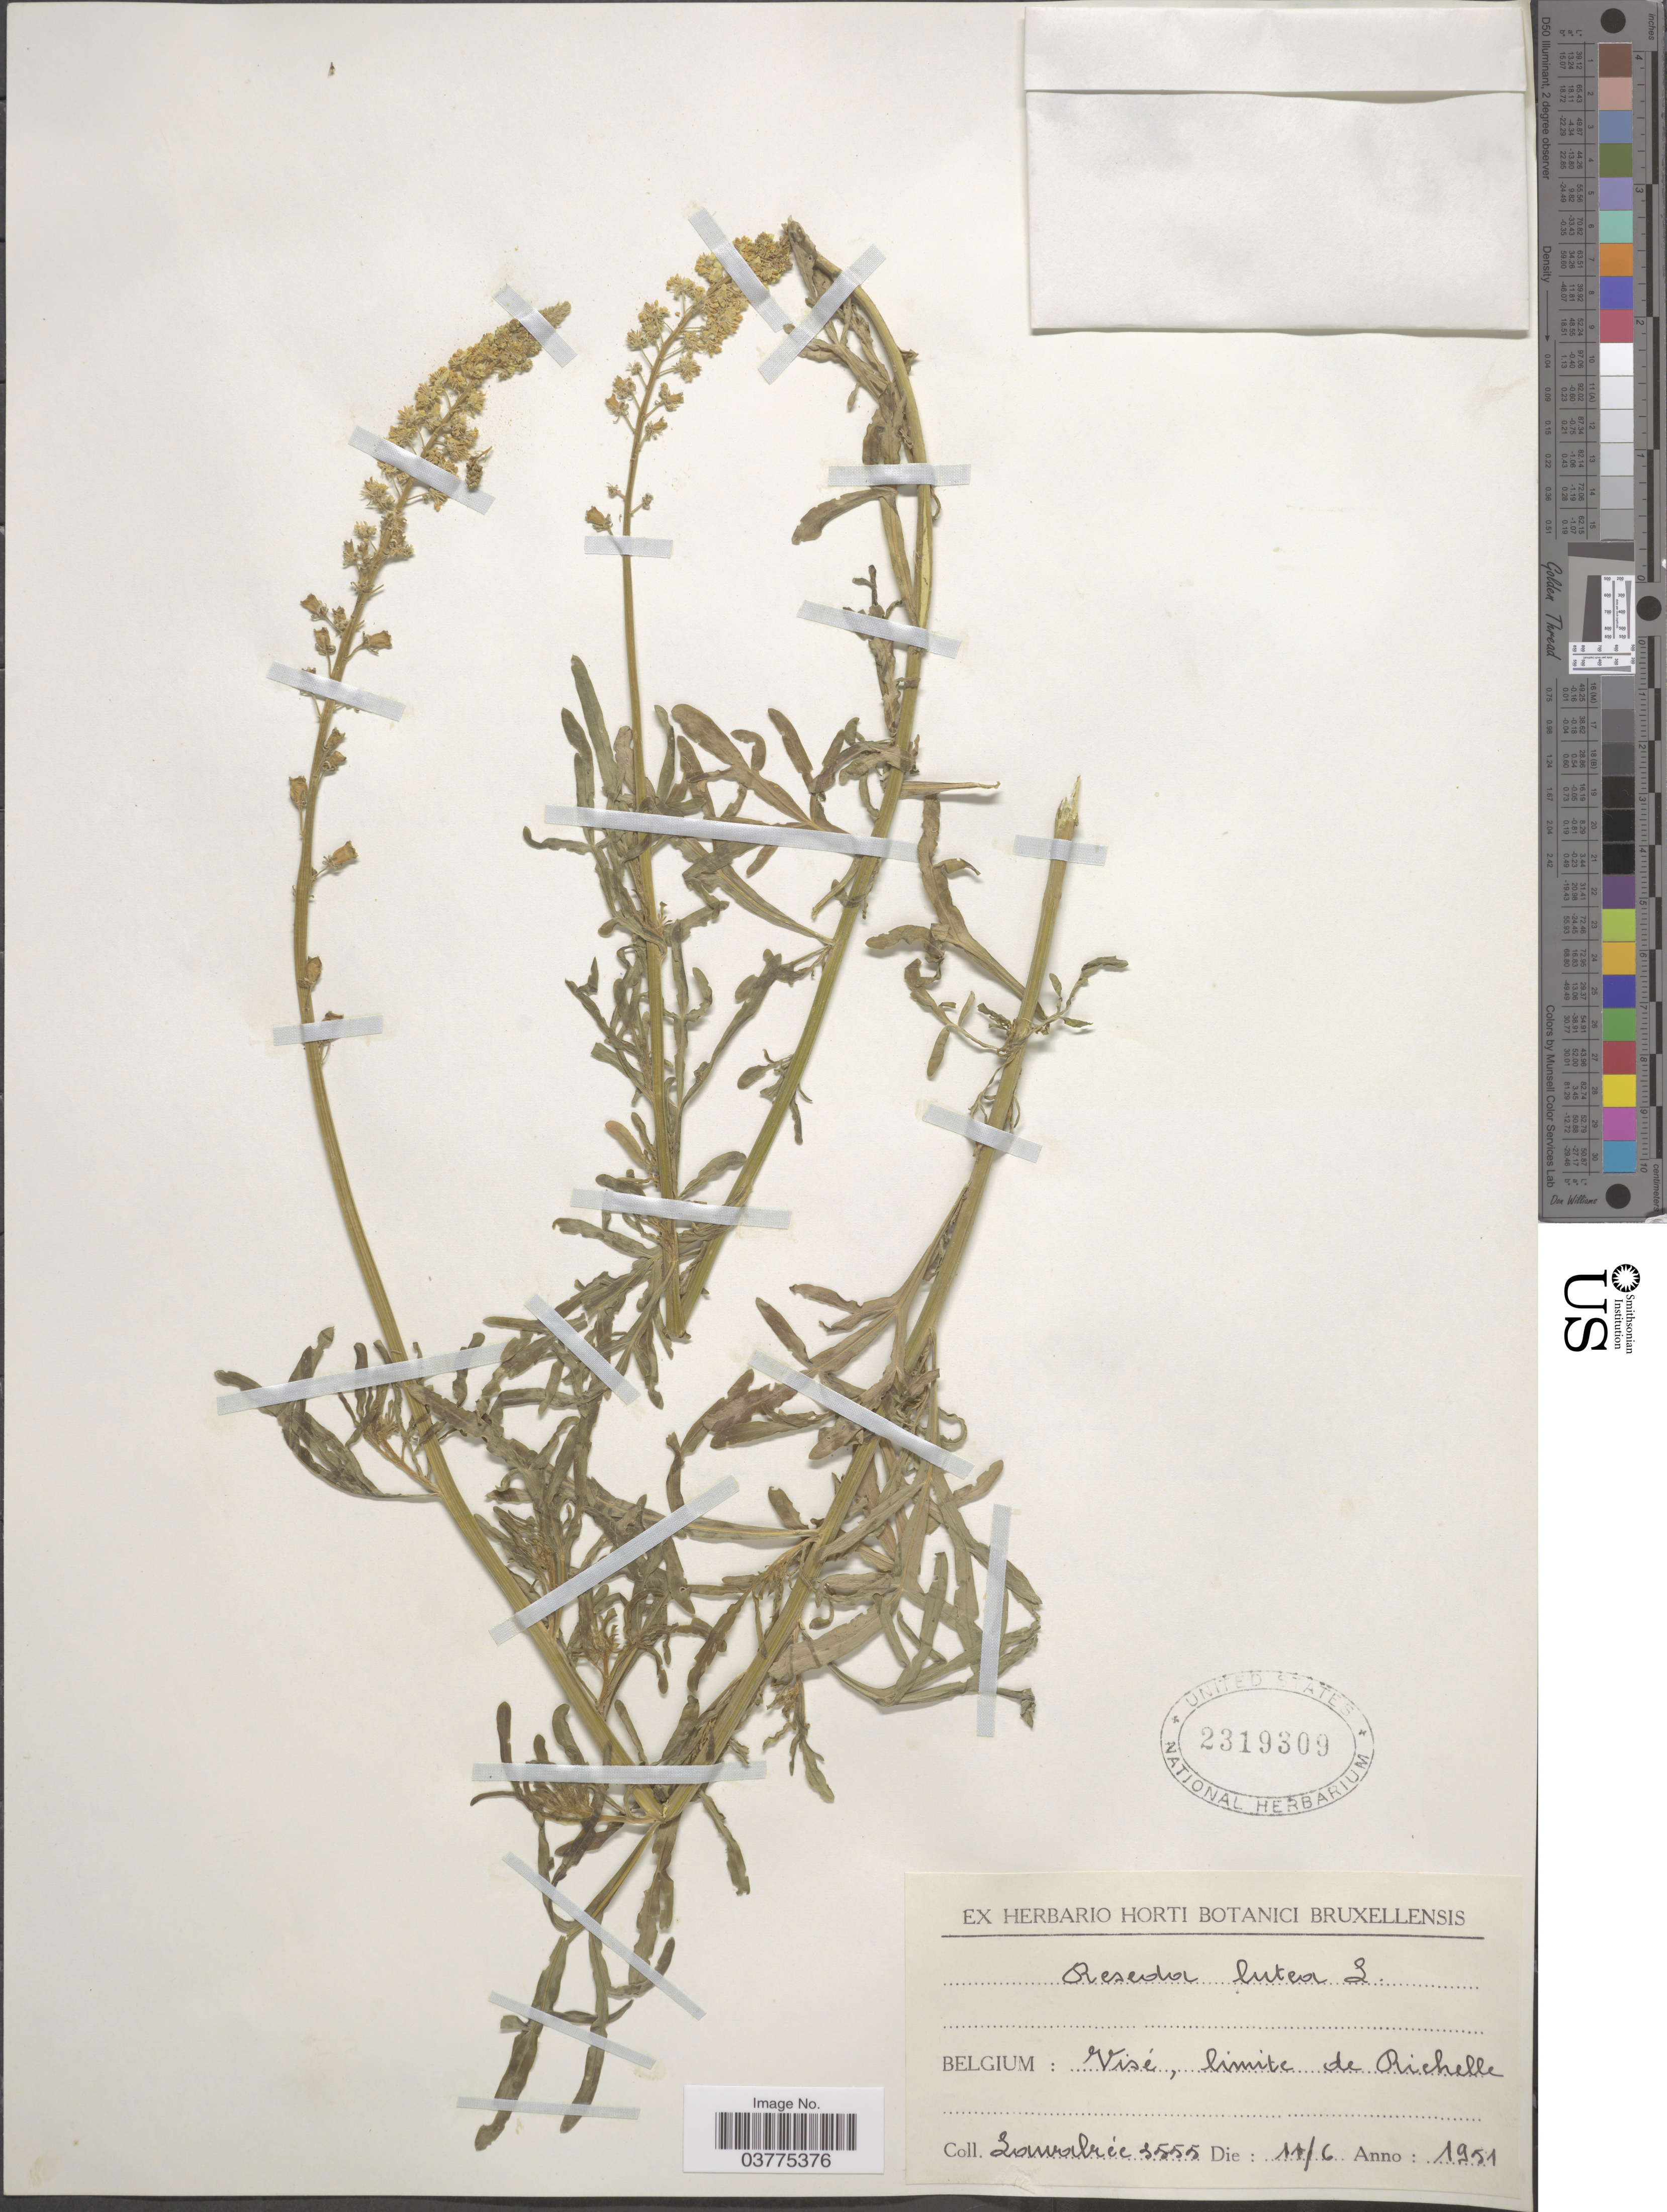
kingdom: Plantae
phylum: Tracheophyta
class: Magnoliopsida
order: Brassicales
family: Resedaceae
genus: Reseda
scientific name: Reseda lutea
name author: L.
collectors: Lawalrée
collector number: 3555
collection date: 1951-06-11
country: Belgium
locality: Visé, limite de Richelle.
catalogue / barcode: US 2319309